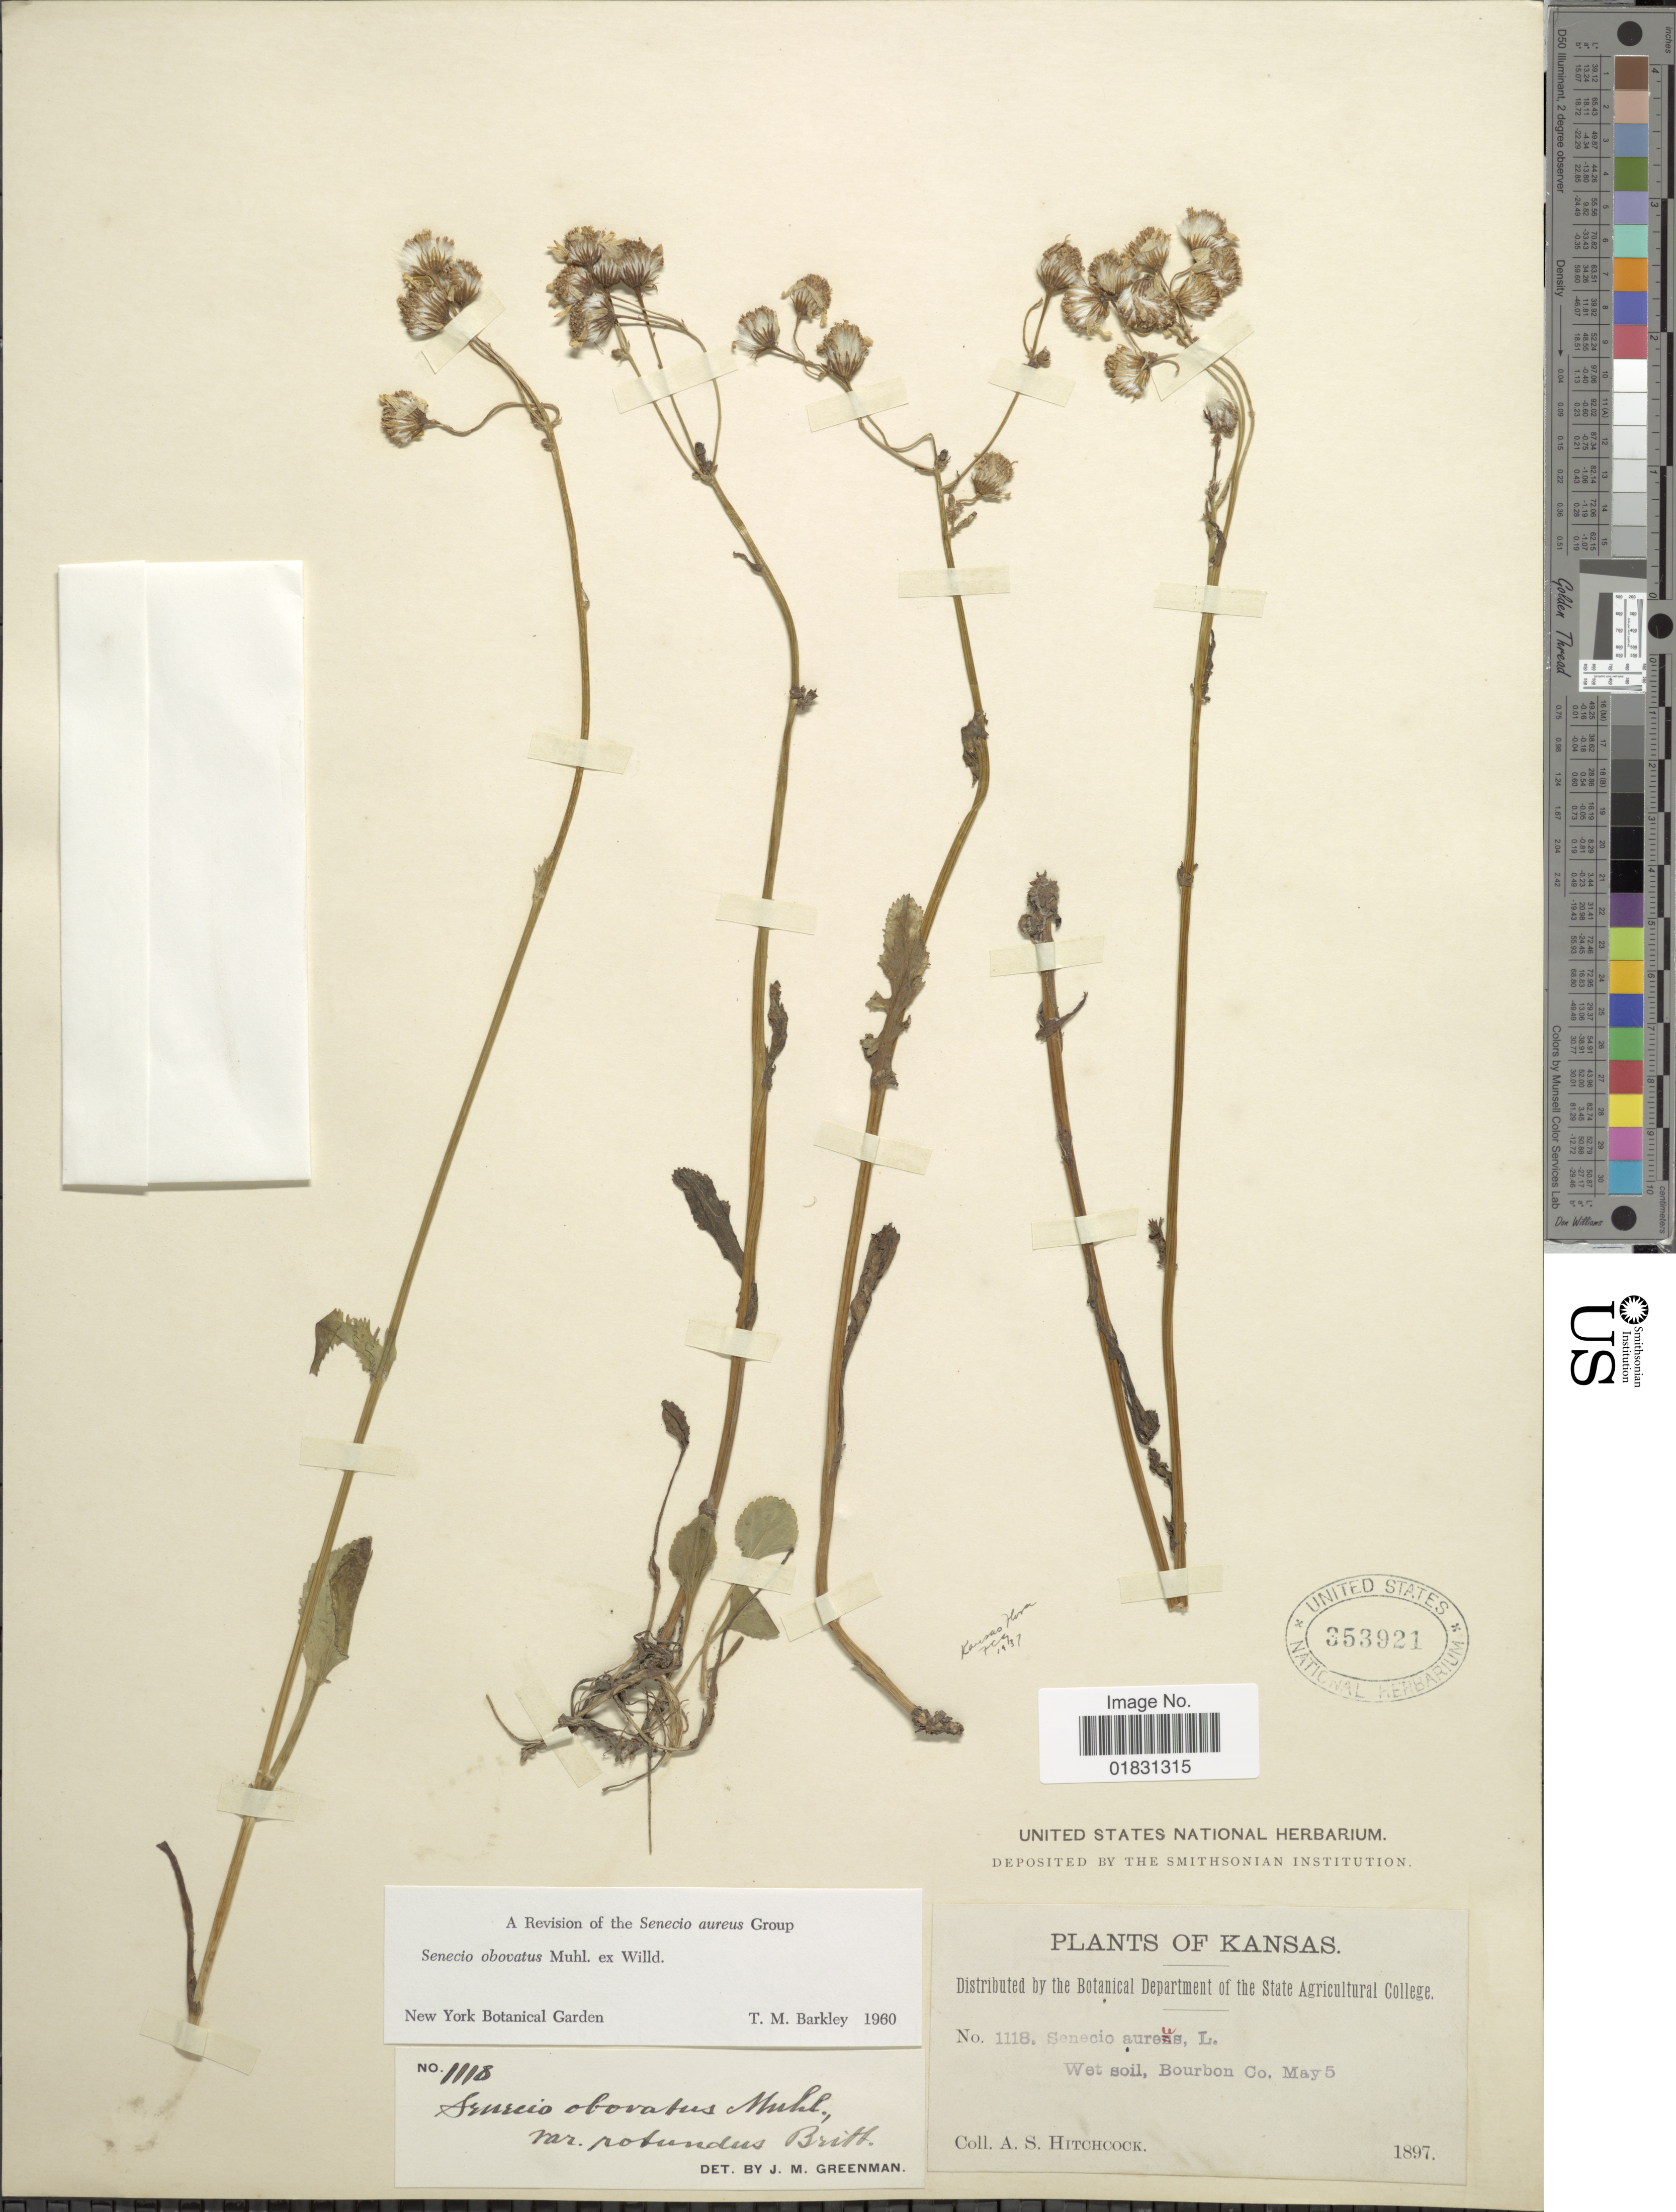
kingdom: Plantae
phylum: Tracheophyta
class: Magnoliopsida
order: Asterales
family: Asteraceae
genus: Packera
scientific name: Packera obovata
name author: (Muhl. ex Willd.) W.A. Weber & Á. Löve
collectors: A. S. Hitchcock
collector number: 1118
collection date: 1897-05-05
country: United States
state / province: Kansas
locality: Wet soil, Bourbon Co.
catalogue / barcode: US 353921